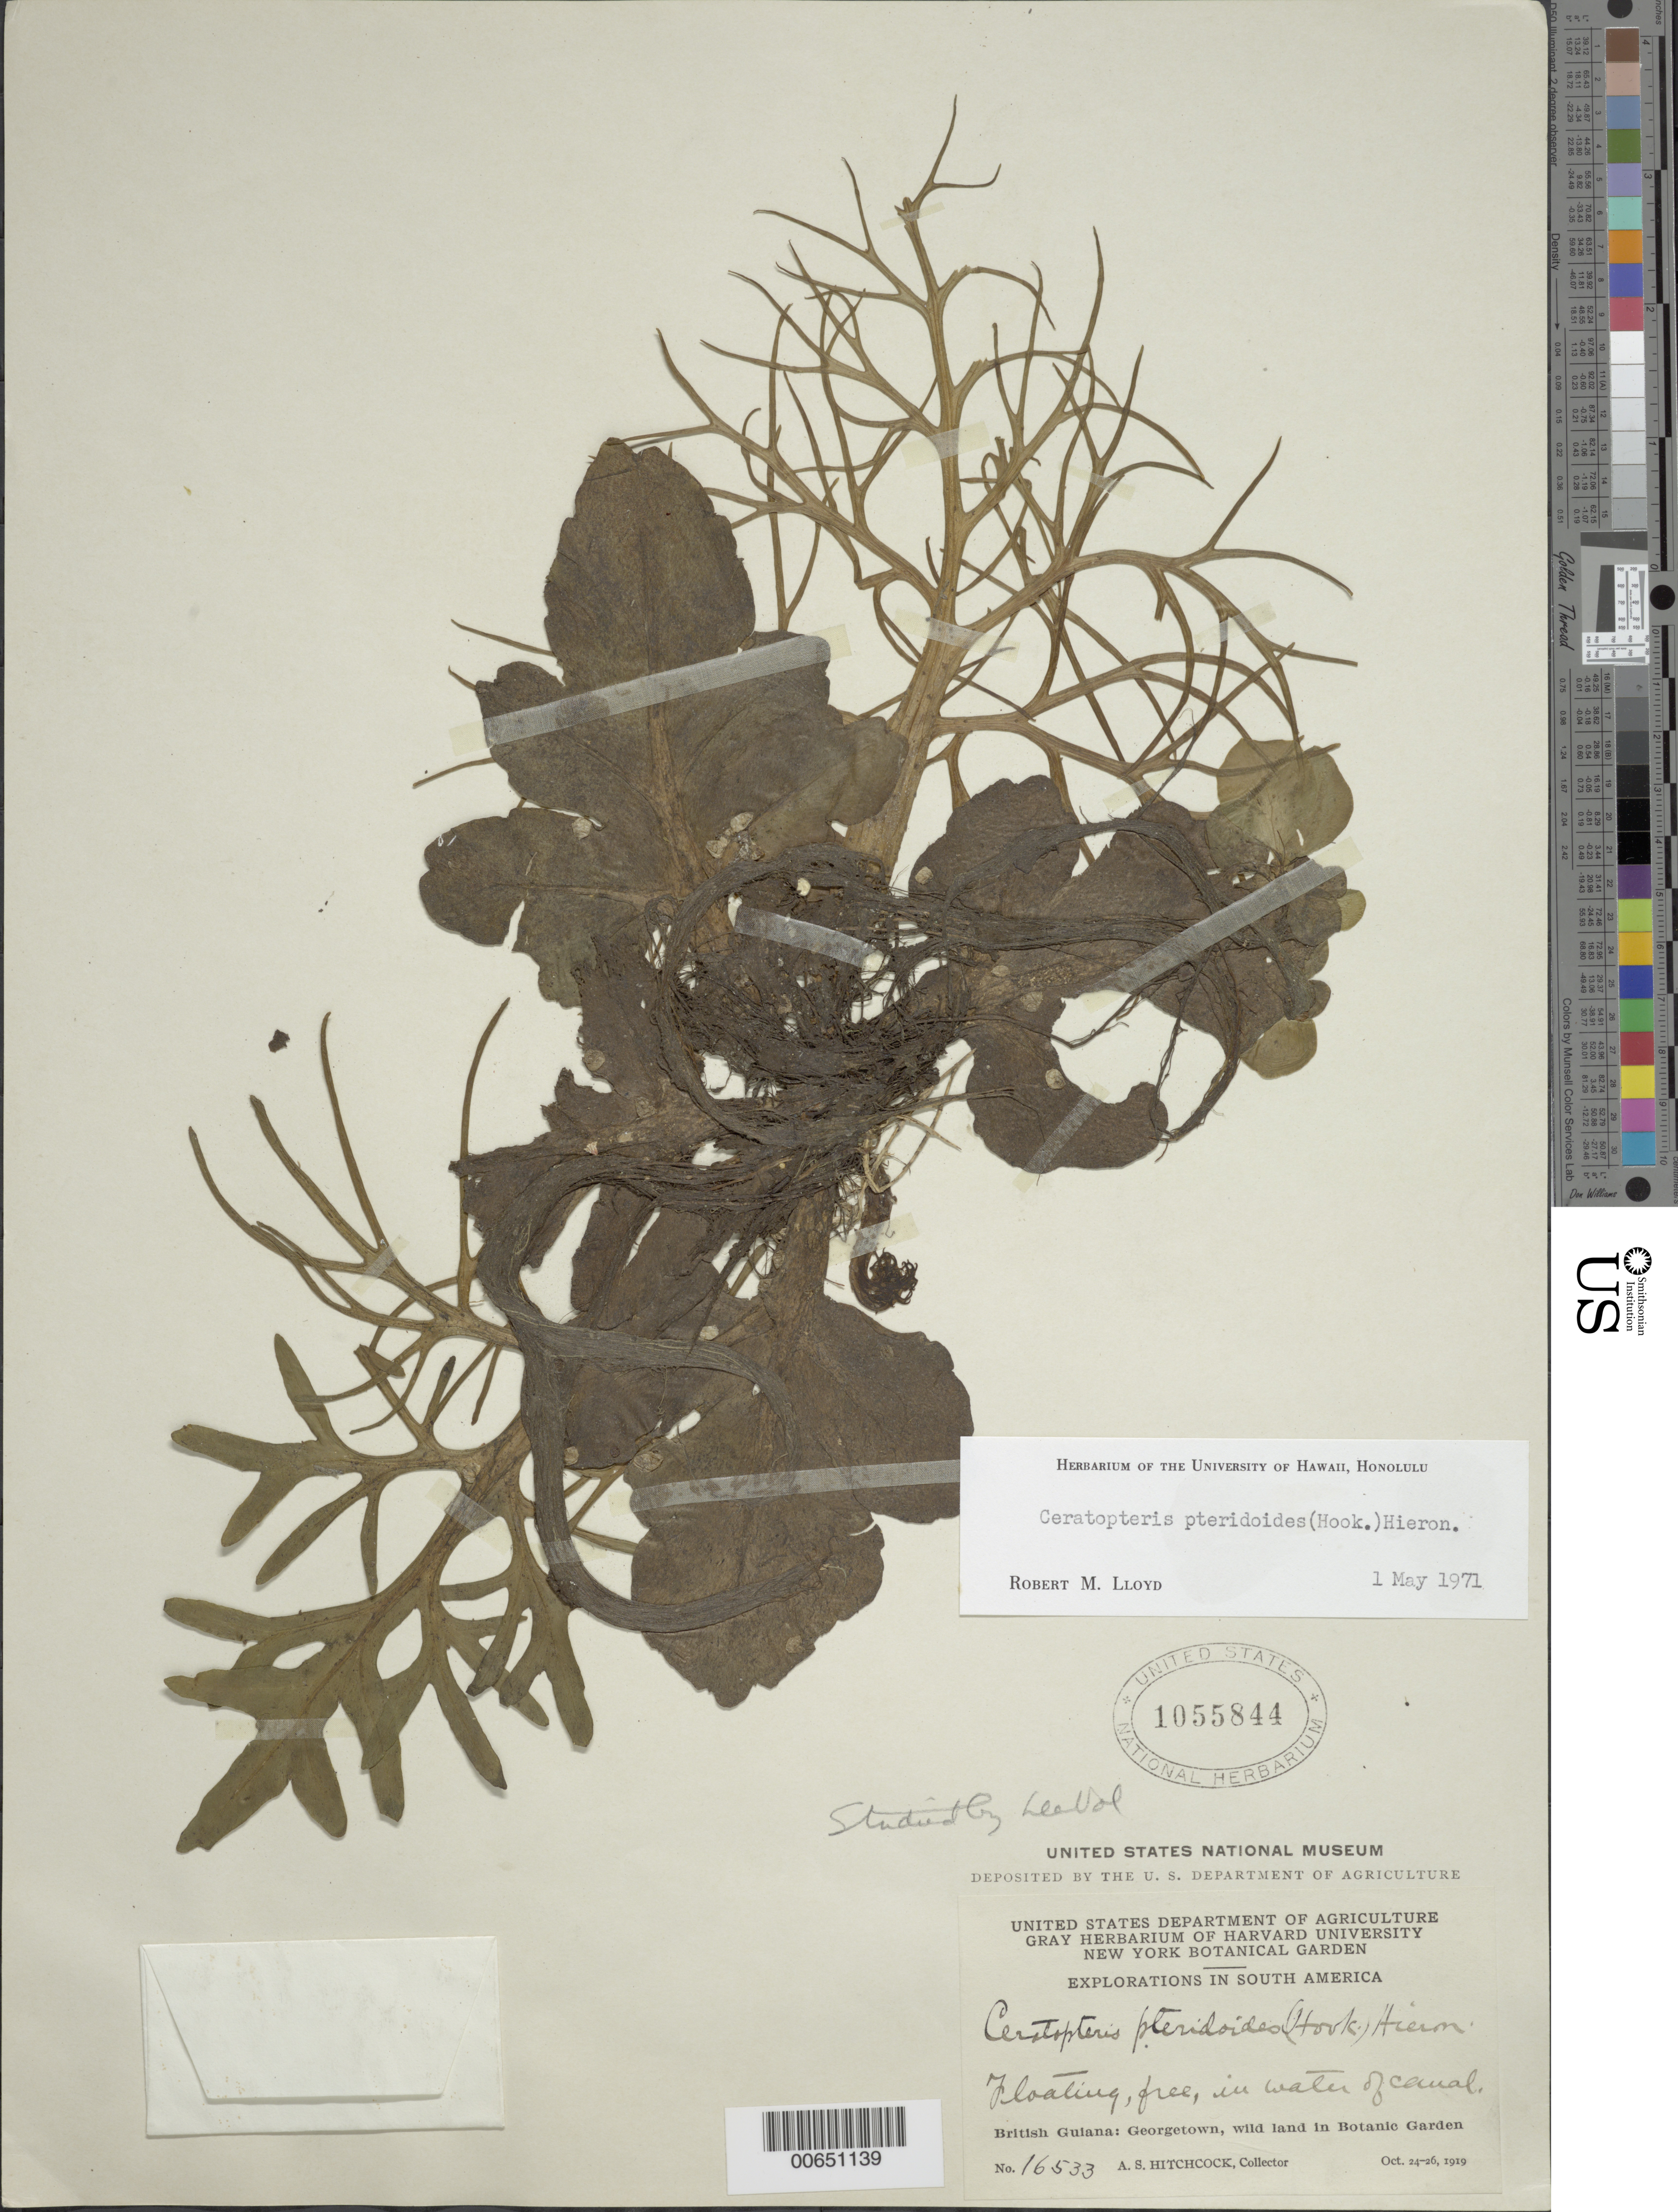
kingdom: Plantae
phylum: Tracheophyta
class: Polypodiopsida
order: Polypodiales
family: Pteridaceae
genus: Ceratopteris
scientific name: Ceratopteris pteridioides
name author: (Hook.) Hieron.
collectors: A. S. Hitchcock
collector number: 16533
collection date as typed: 24-Oct-19 to 26-Oct-19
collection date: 1919-10-24/1919-10-26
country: Guyana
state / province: Demerara-Mahaica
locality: Georgetown, wild land in Botanic Garden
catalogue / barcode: US 1055844